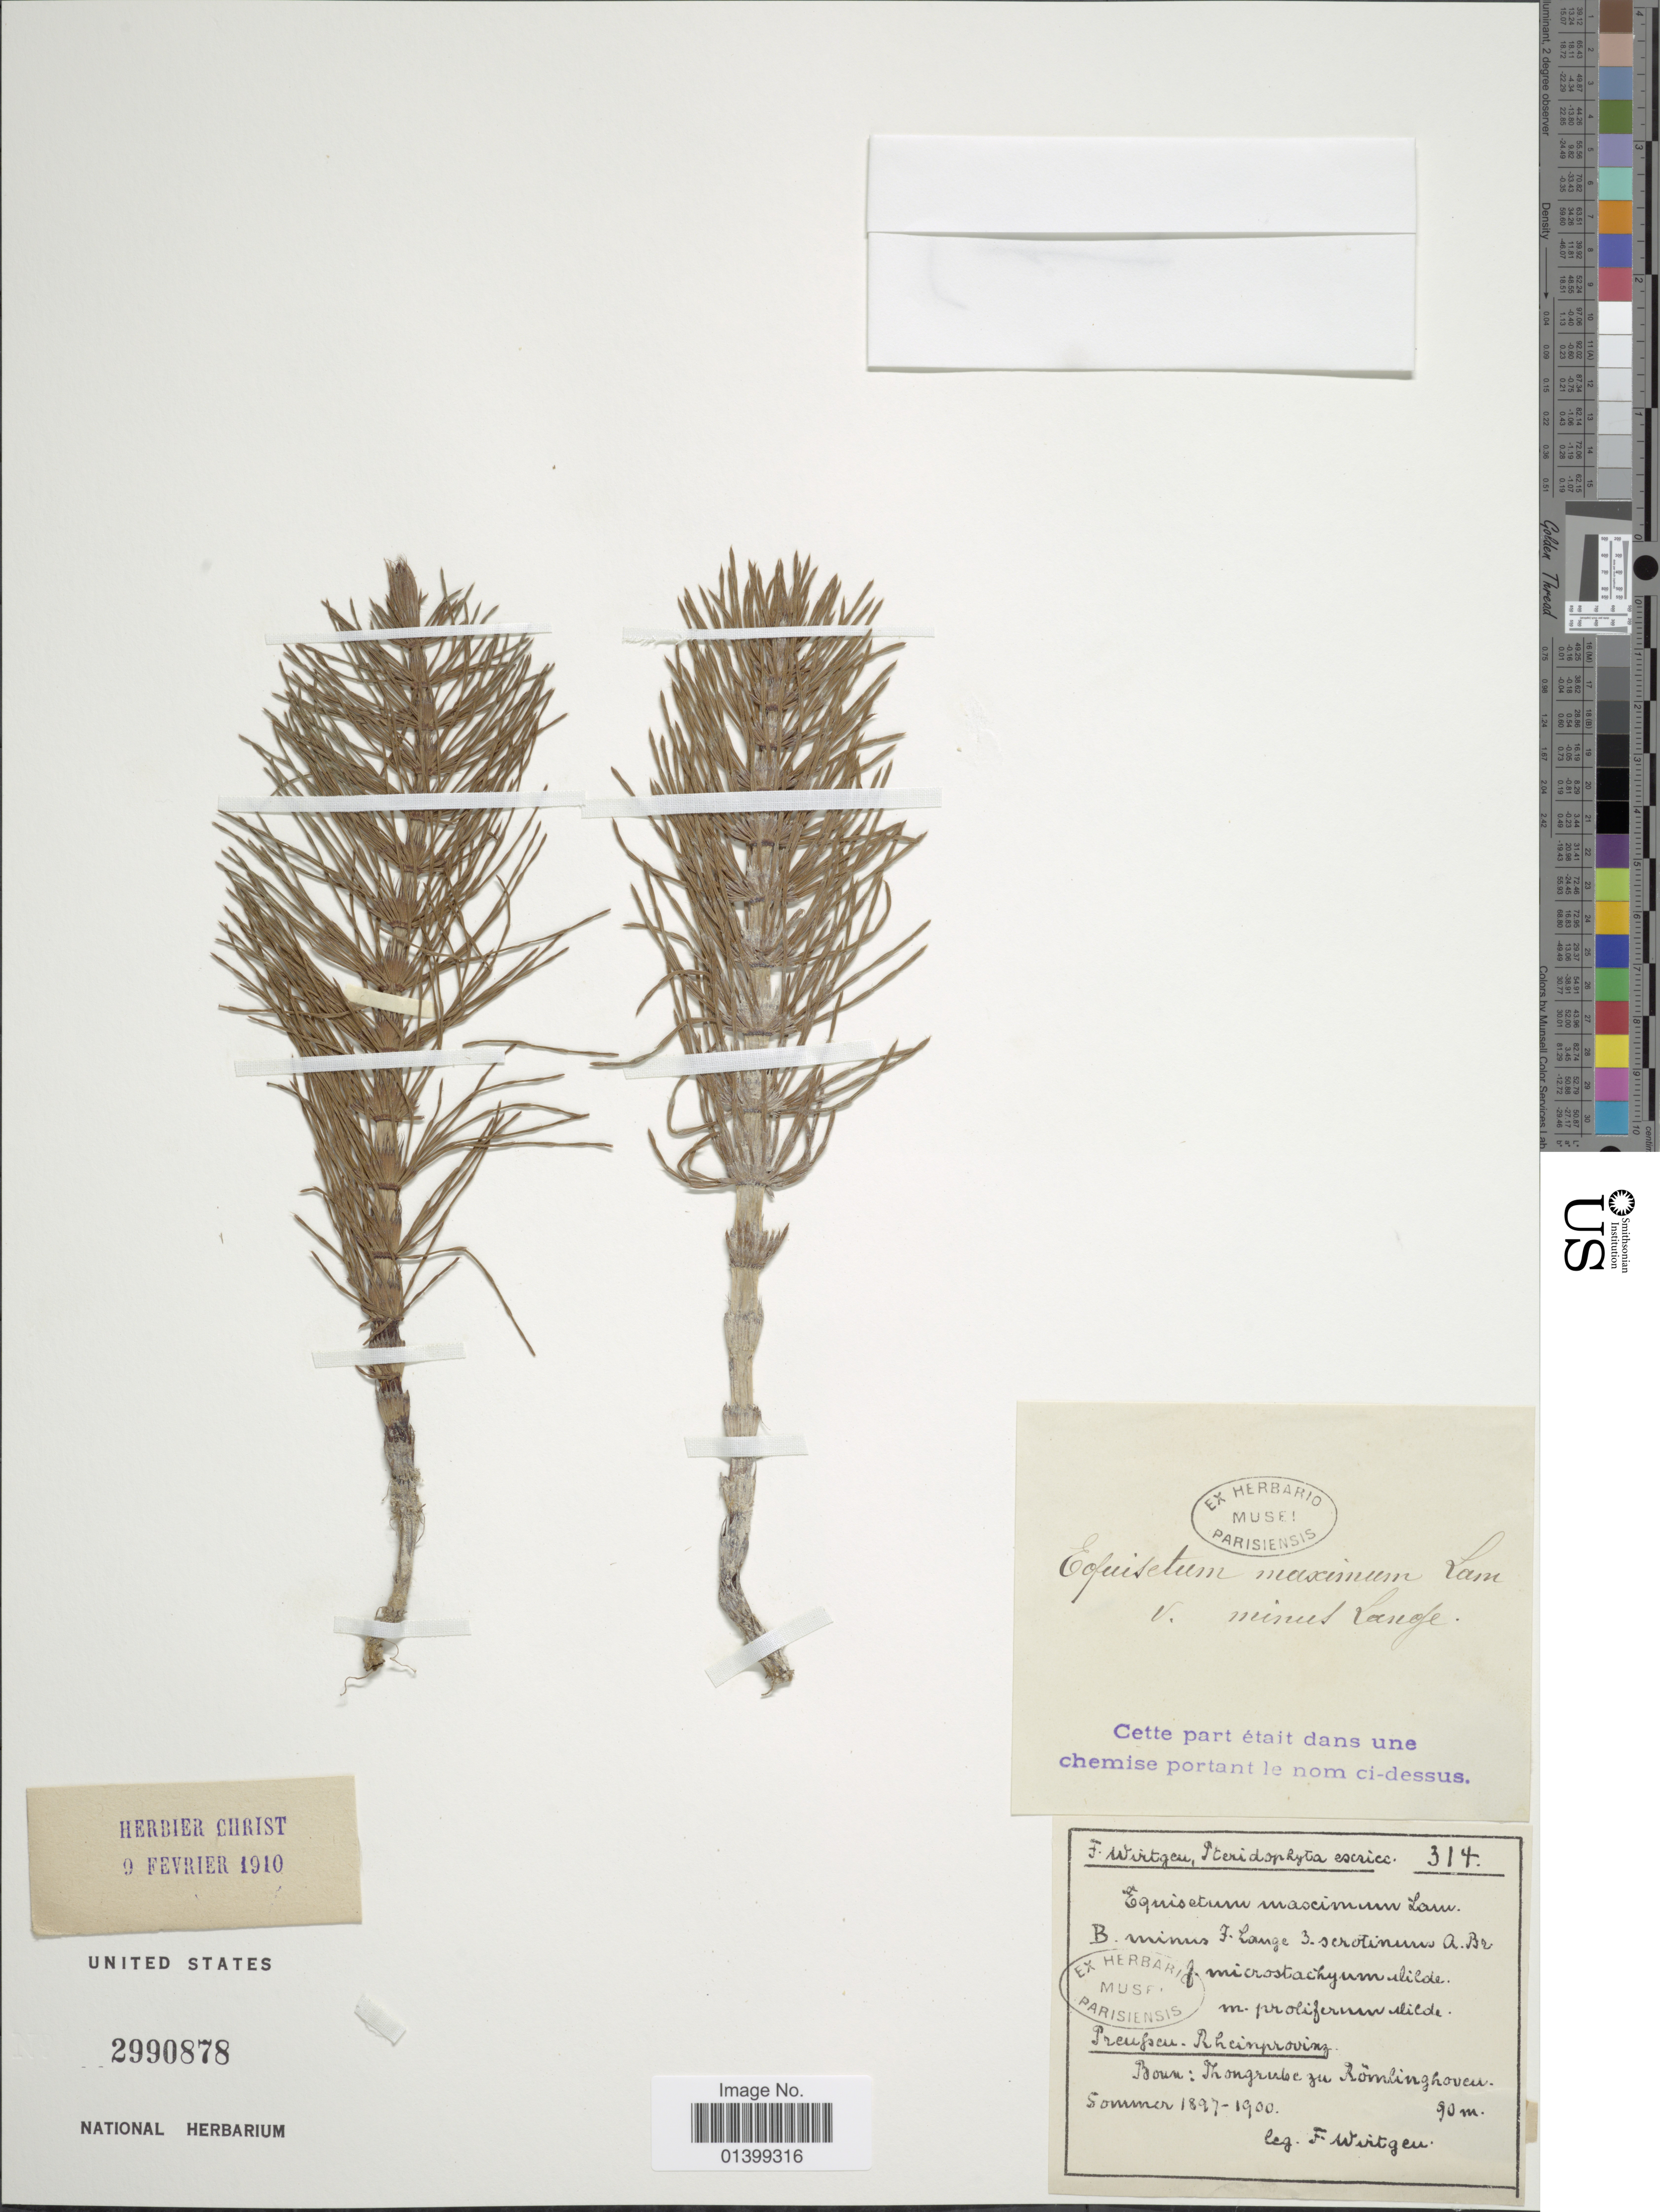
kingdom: Plantae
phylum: Tracheophyta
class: Polypodiopsida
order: Equisetales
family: Equisetaceae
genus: Equisetum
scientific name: Equisetum telmateia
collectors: F. Wirtgen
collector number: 314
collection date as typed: Sommer 1897-1900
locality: Preussen-Rheinprovinz. Bonn: Thongrube zu Romlinghoven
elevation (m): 90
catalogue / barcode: US 2990878